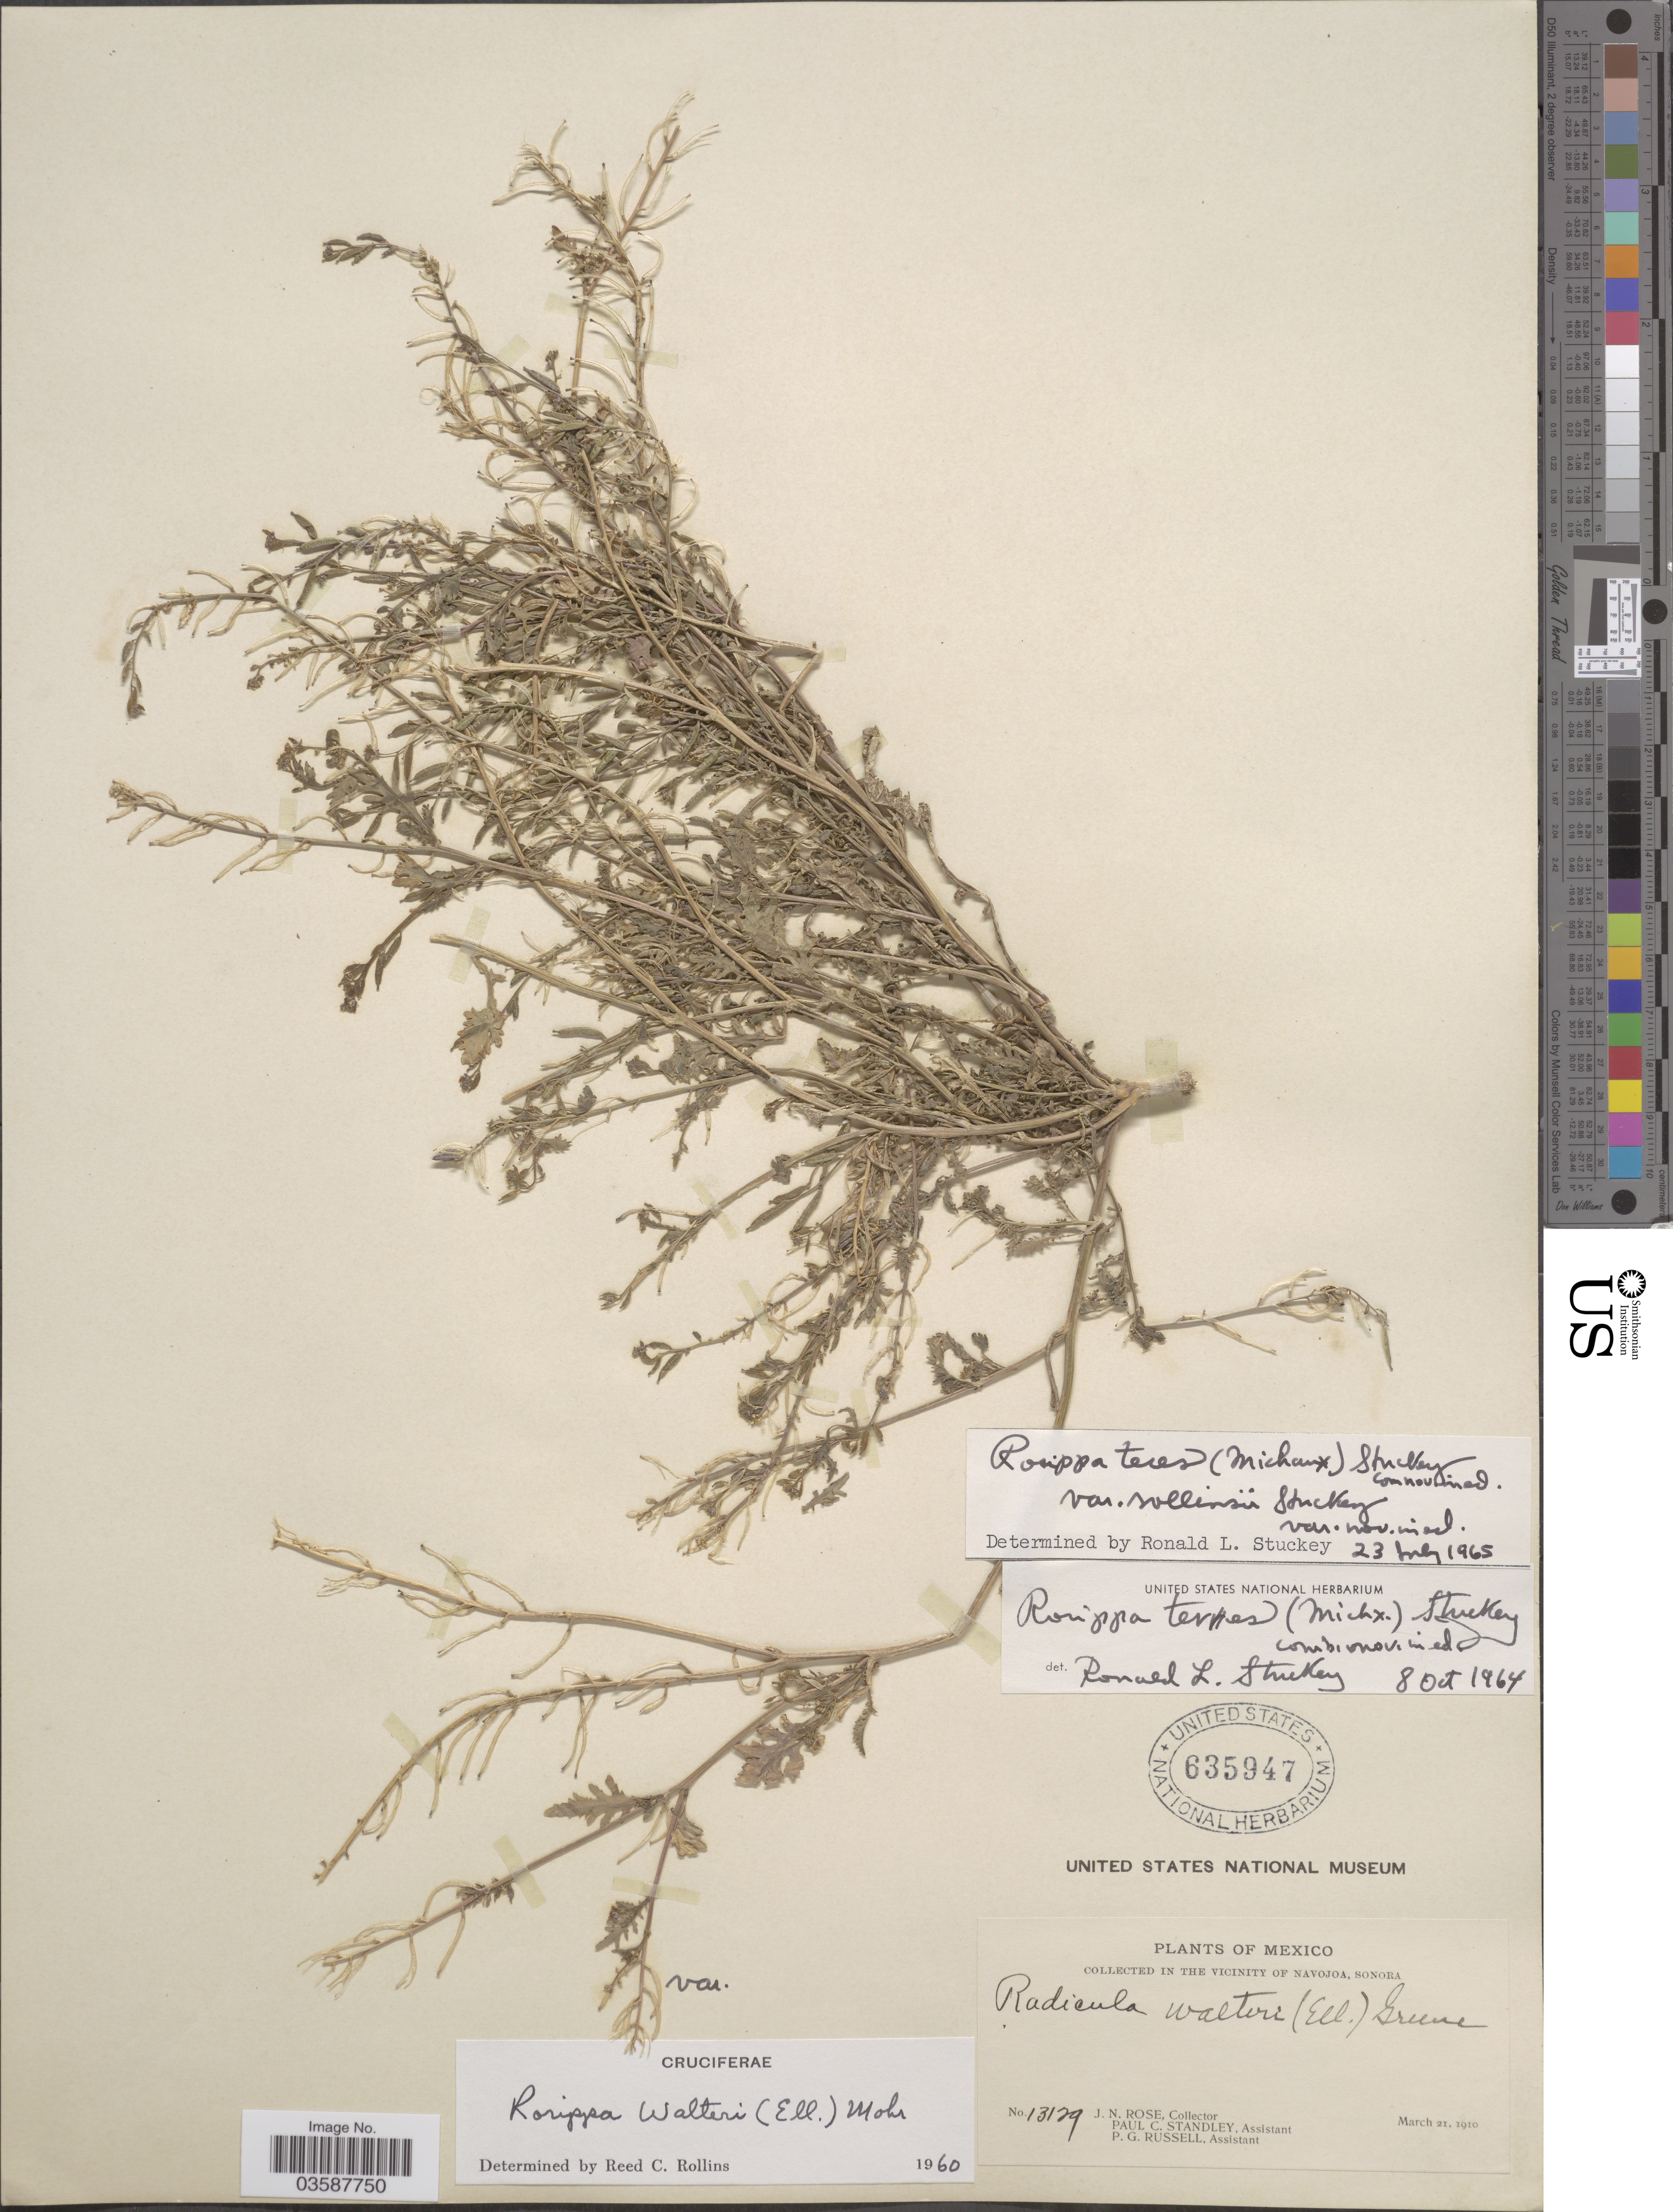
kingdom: Plantae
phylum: Tracheophyta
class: Magnoliopsida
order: Brassicales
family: Brassicaceae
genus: Rorippa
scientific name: Rorippa teres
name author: (Michx.) Stuckey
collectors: J. N. Rose, P. C. Standley & P. G. Russell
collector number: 13129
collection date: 1910-03-21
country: Mexico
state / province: Sonora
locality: In the vicinity of Navojoa.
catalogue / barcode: US 635947